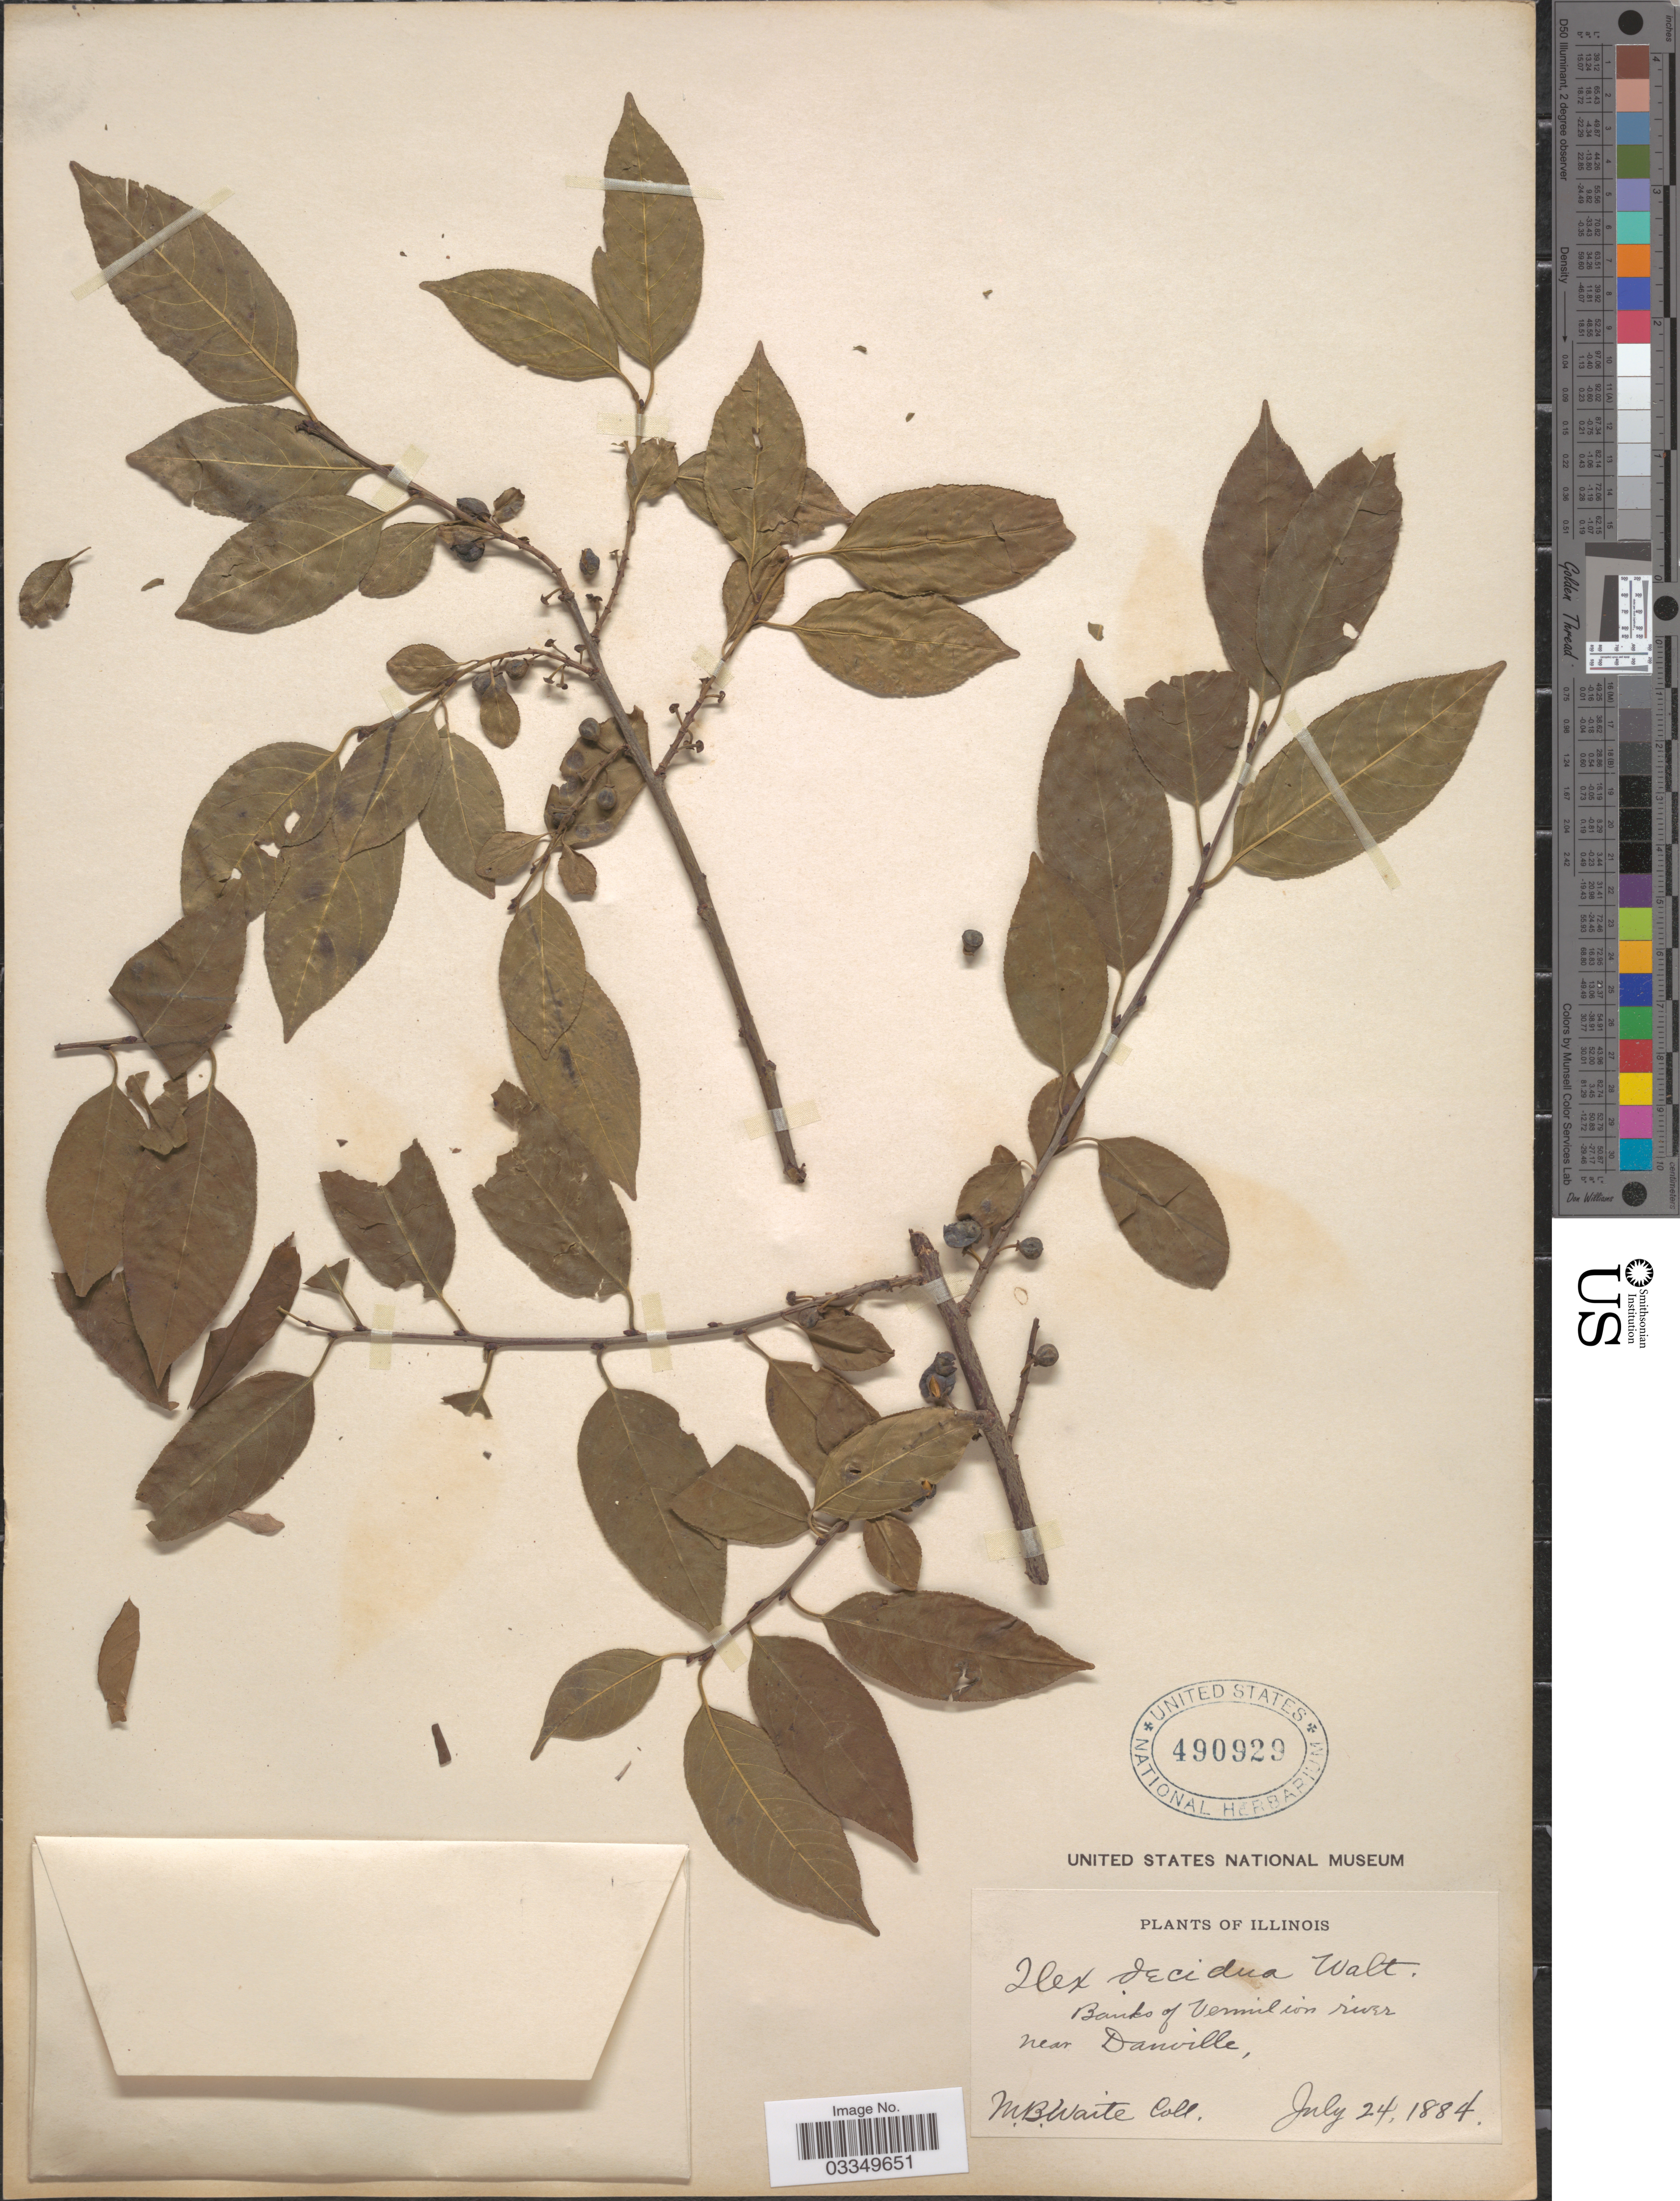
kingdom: Plantae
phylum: Tracheophyta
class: Magnoliopsida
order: Aquifoliales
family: Aquifoliaceae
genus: Ilex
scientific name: Ilex decidua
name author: Walter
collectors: M. B. Waite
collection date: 1884-07-24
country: United States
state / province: Illinois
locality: Banks of Vermillion river near Danville.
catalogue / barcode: US 490929